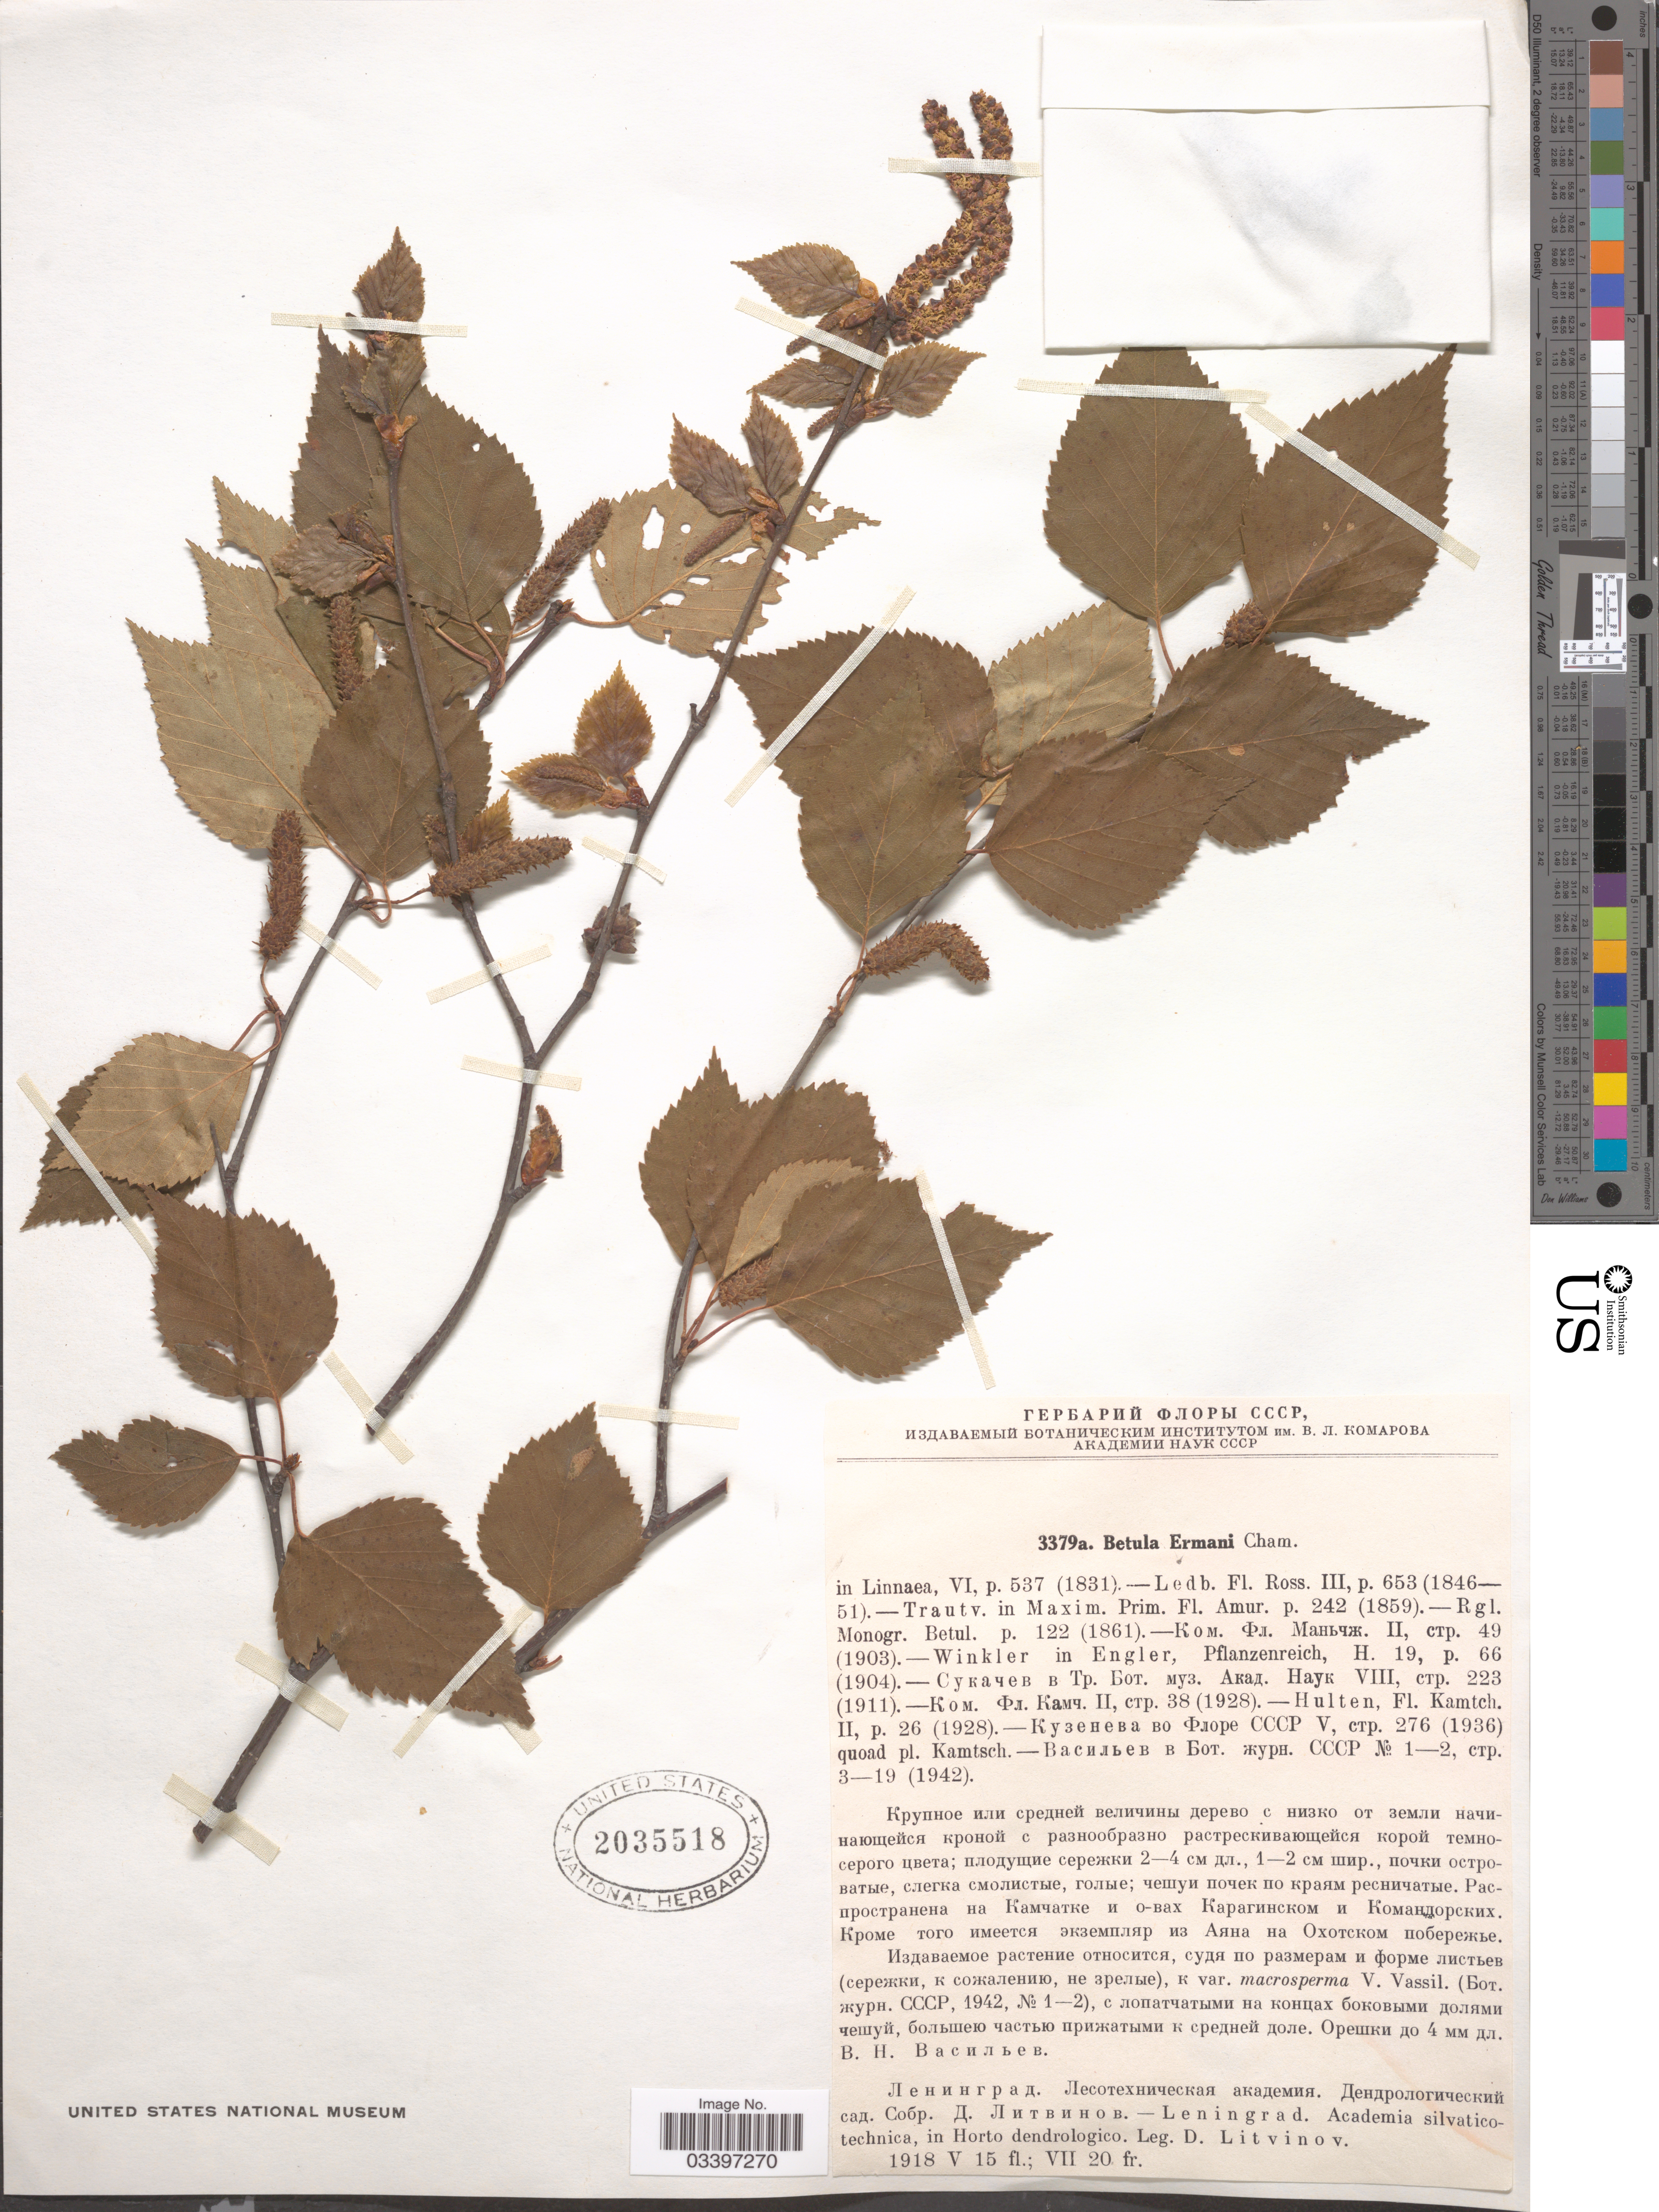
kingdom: Plantae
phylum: Tracheophyta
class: Magnoliopsida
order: Fagales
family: Betulaceae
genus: Betula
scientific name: Betula ermanii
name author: Cham.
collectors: D. Litvinov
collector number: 3379a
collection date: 1918-05-15/1918-07-20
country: Russian Federation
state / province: Leningrad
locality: Leningrad. Academia silvatico-technica, in Horto dendrologico.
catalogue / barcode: US 2035518